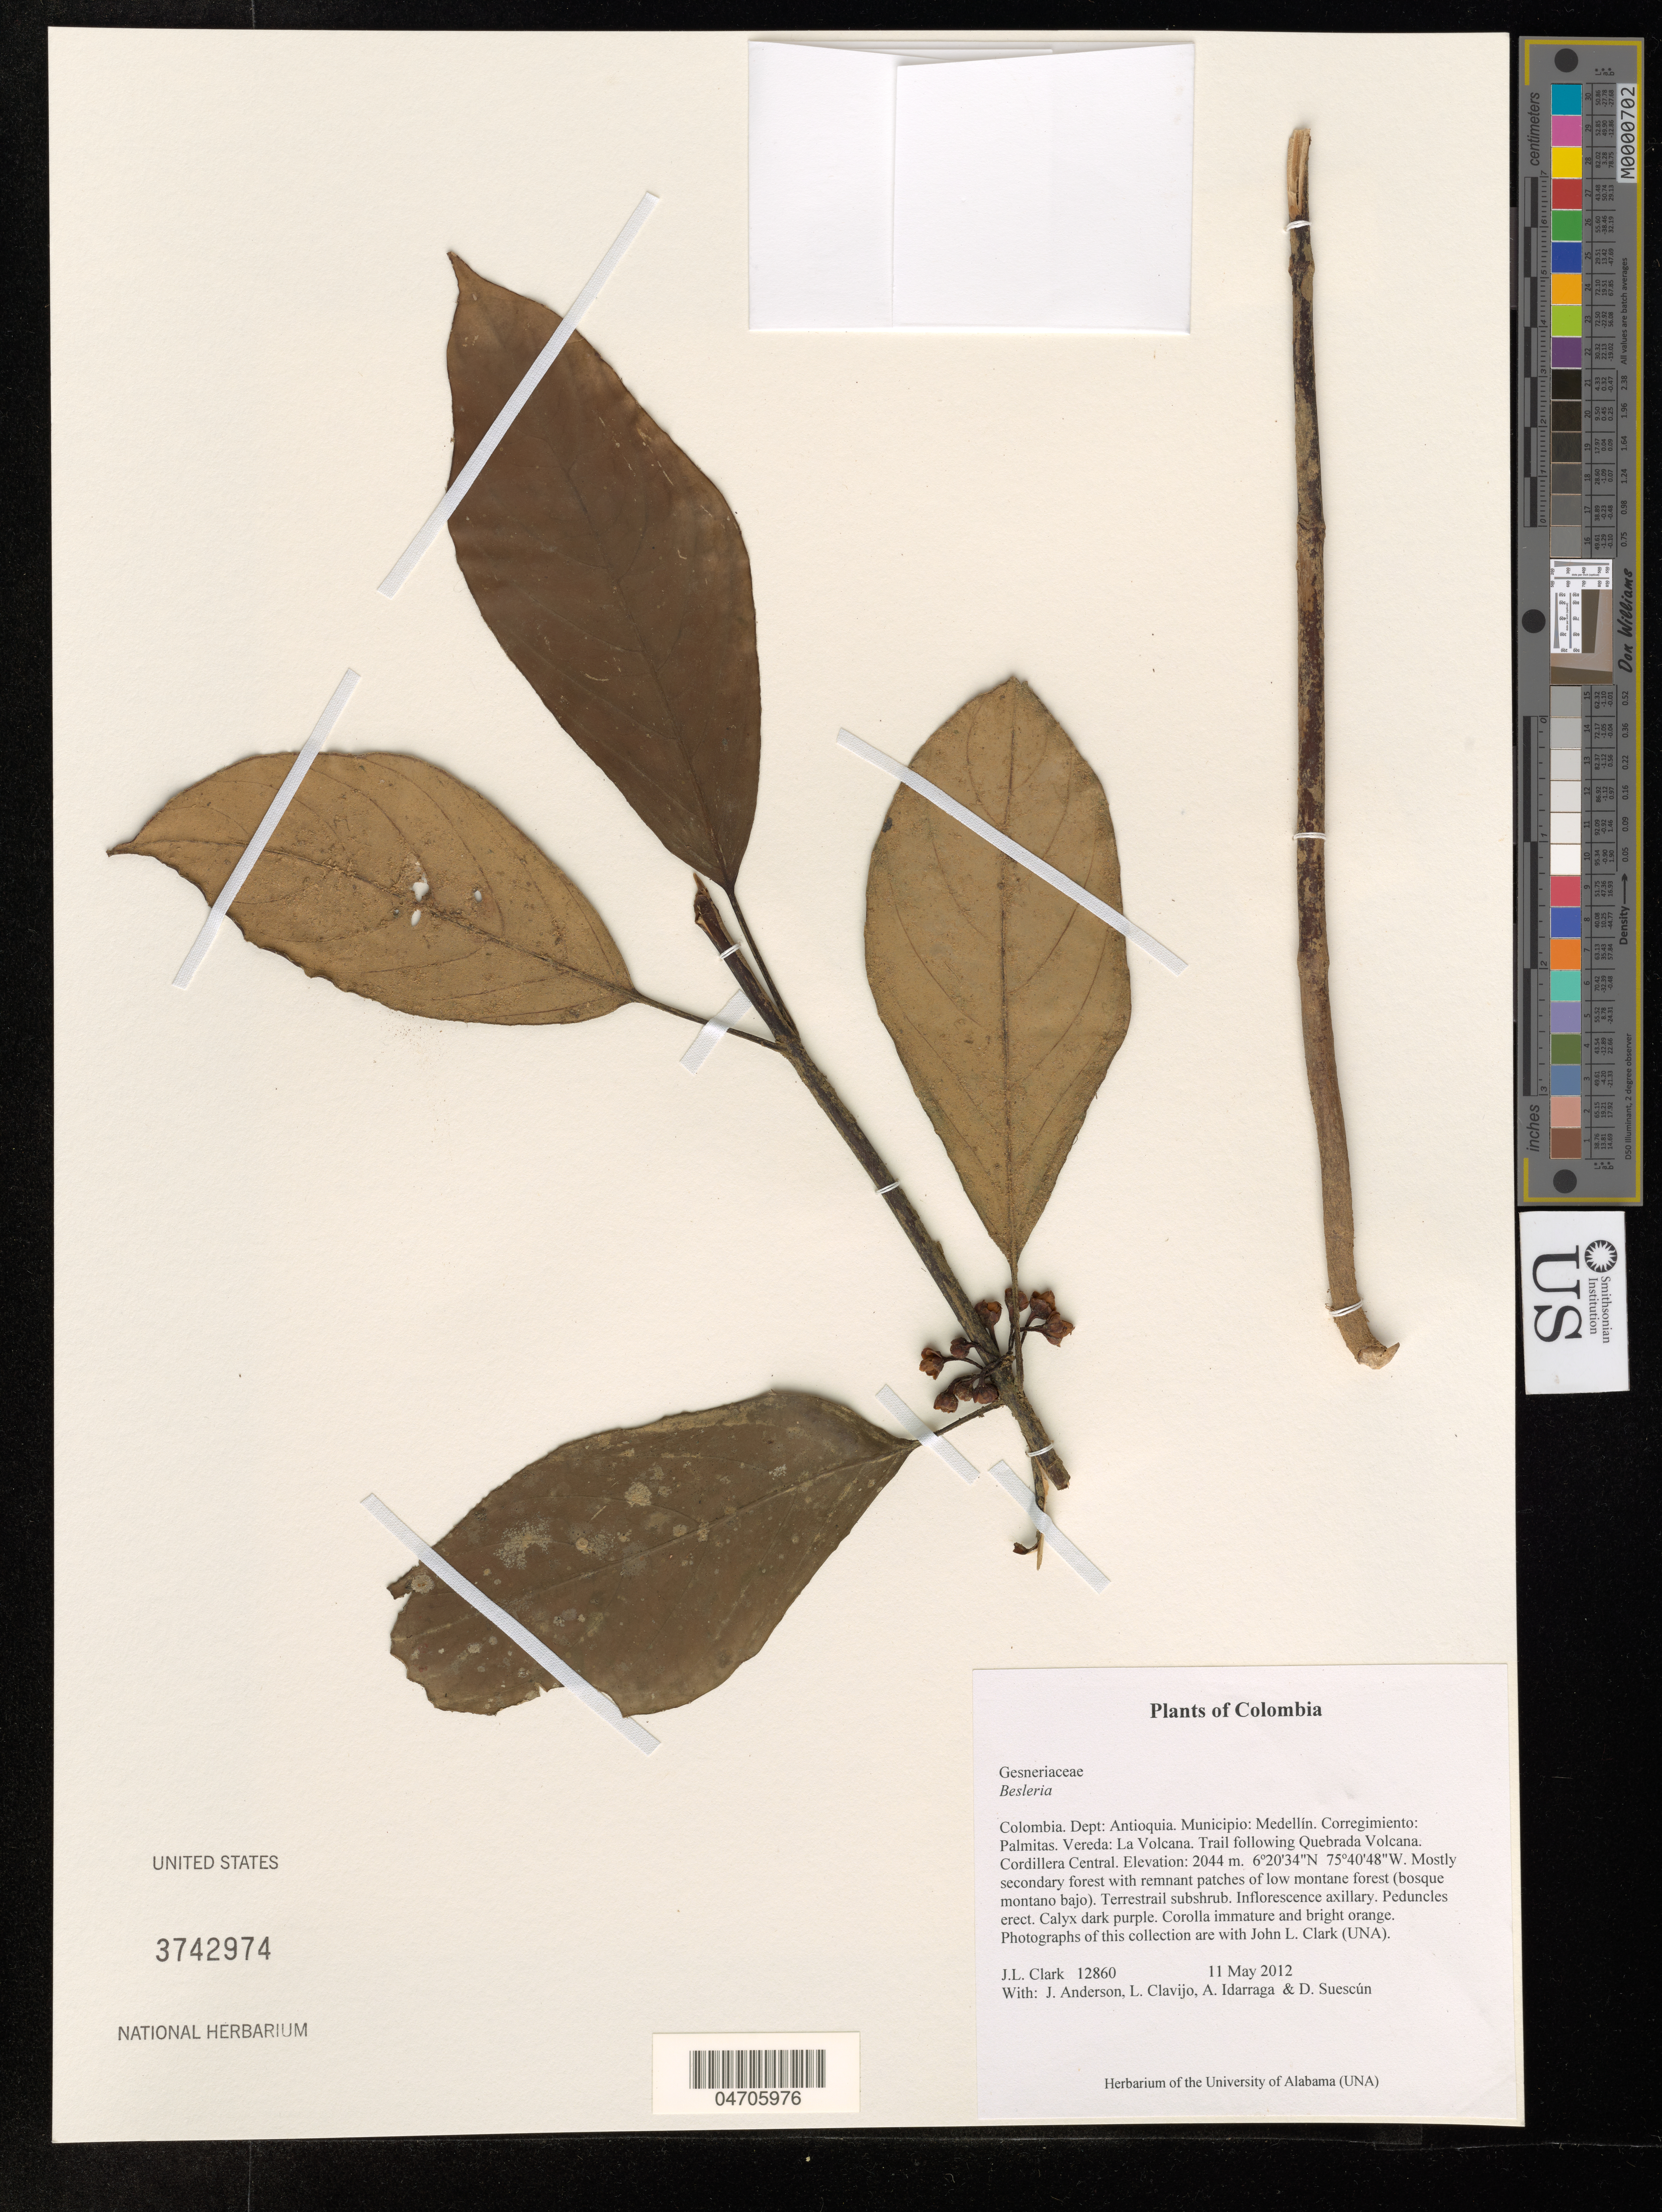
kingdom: Plantae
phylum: Tracheophyta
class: Magnoliopsida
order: Lamiales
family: Gesneriaceae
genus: Besleria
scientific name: Besleria sp.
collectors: J. L. Clark, J. Anderson, L. Clavijo, A. Idarraga & D. Suescún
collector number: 12860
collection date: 2012-05-11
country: Colombia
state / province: Antioquia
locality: Dept: Antioquia. Municpio: Medellín. Corregimiento: Palmitas. Vereda: La Volcana. Trail following Quebrada Volcana. Cordillera Central.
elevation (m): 2044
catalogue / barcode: US 3742974